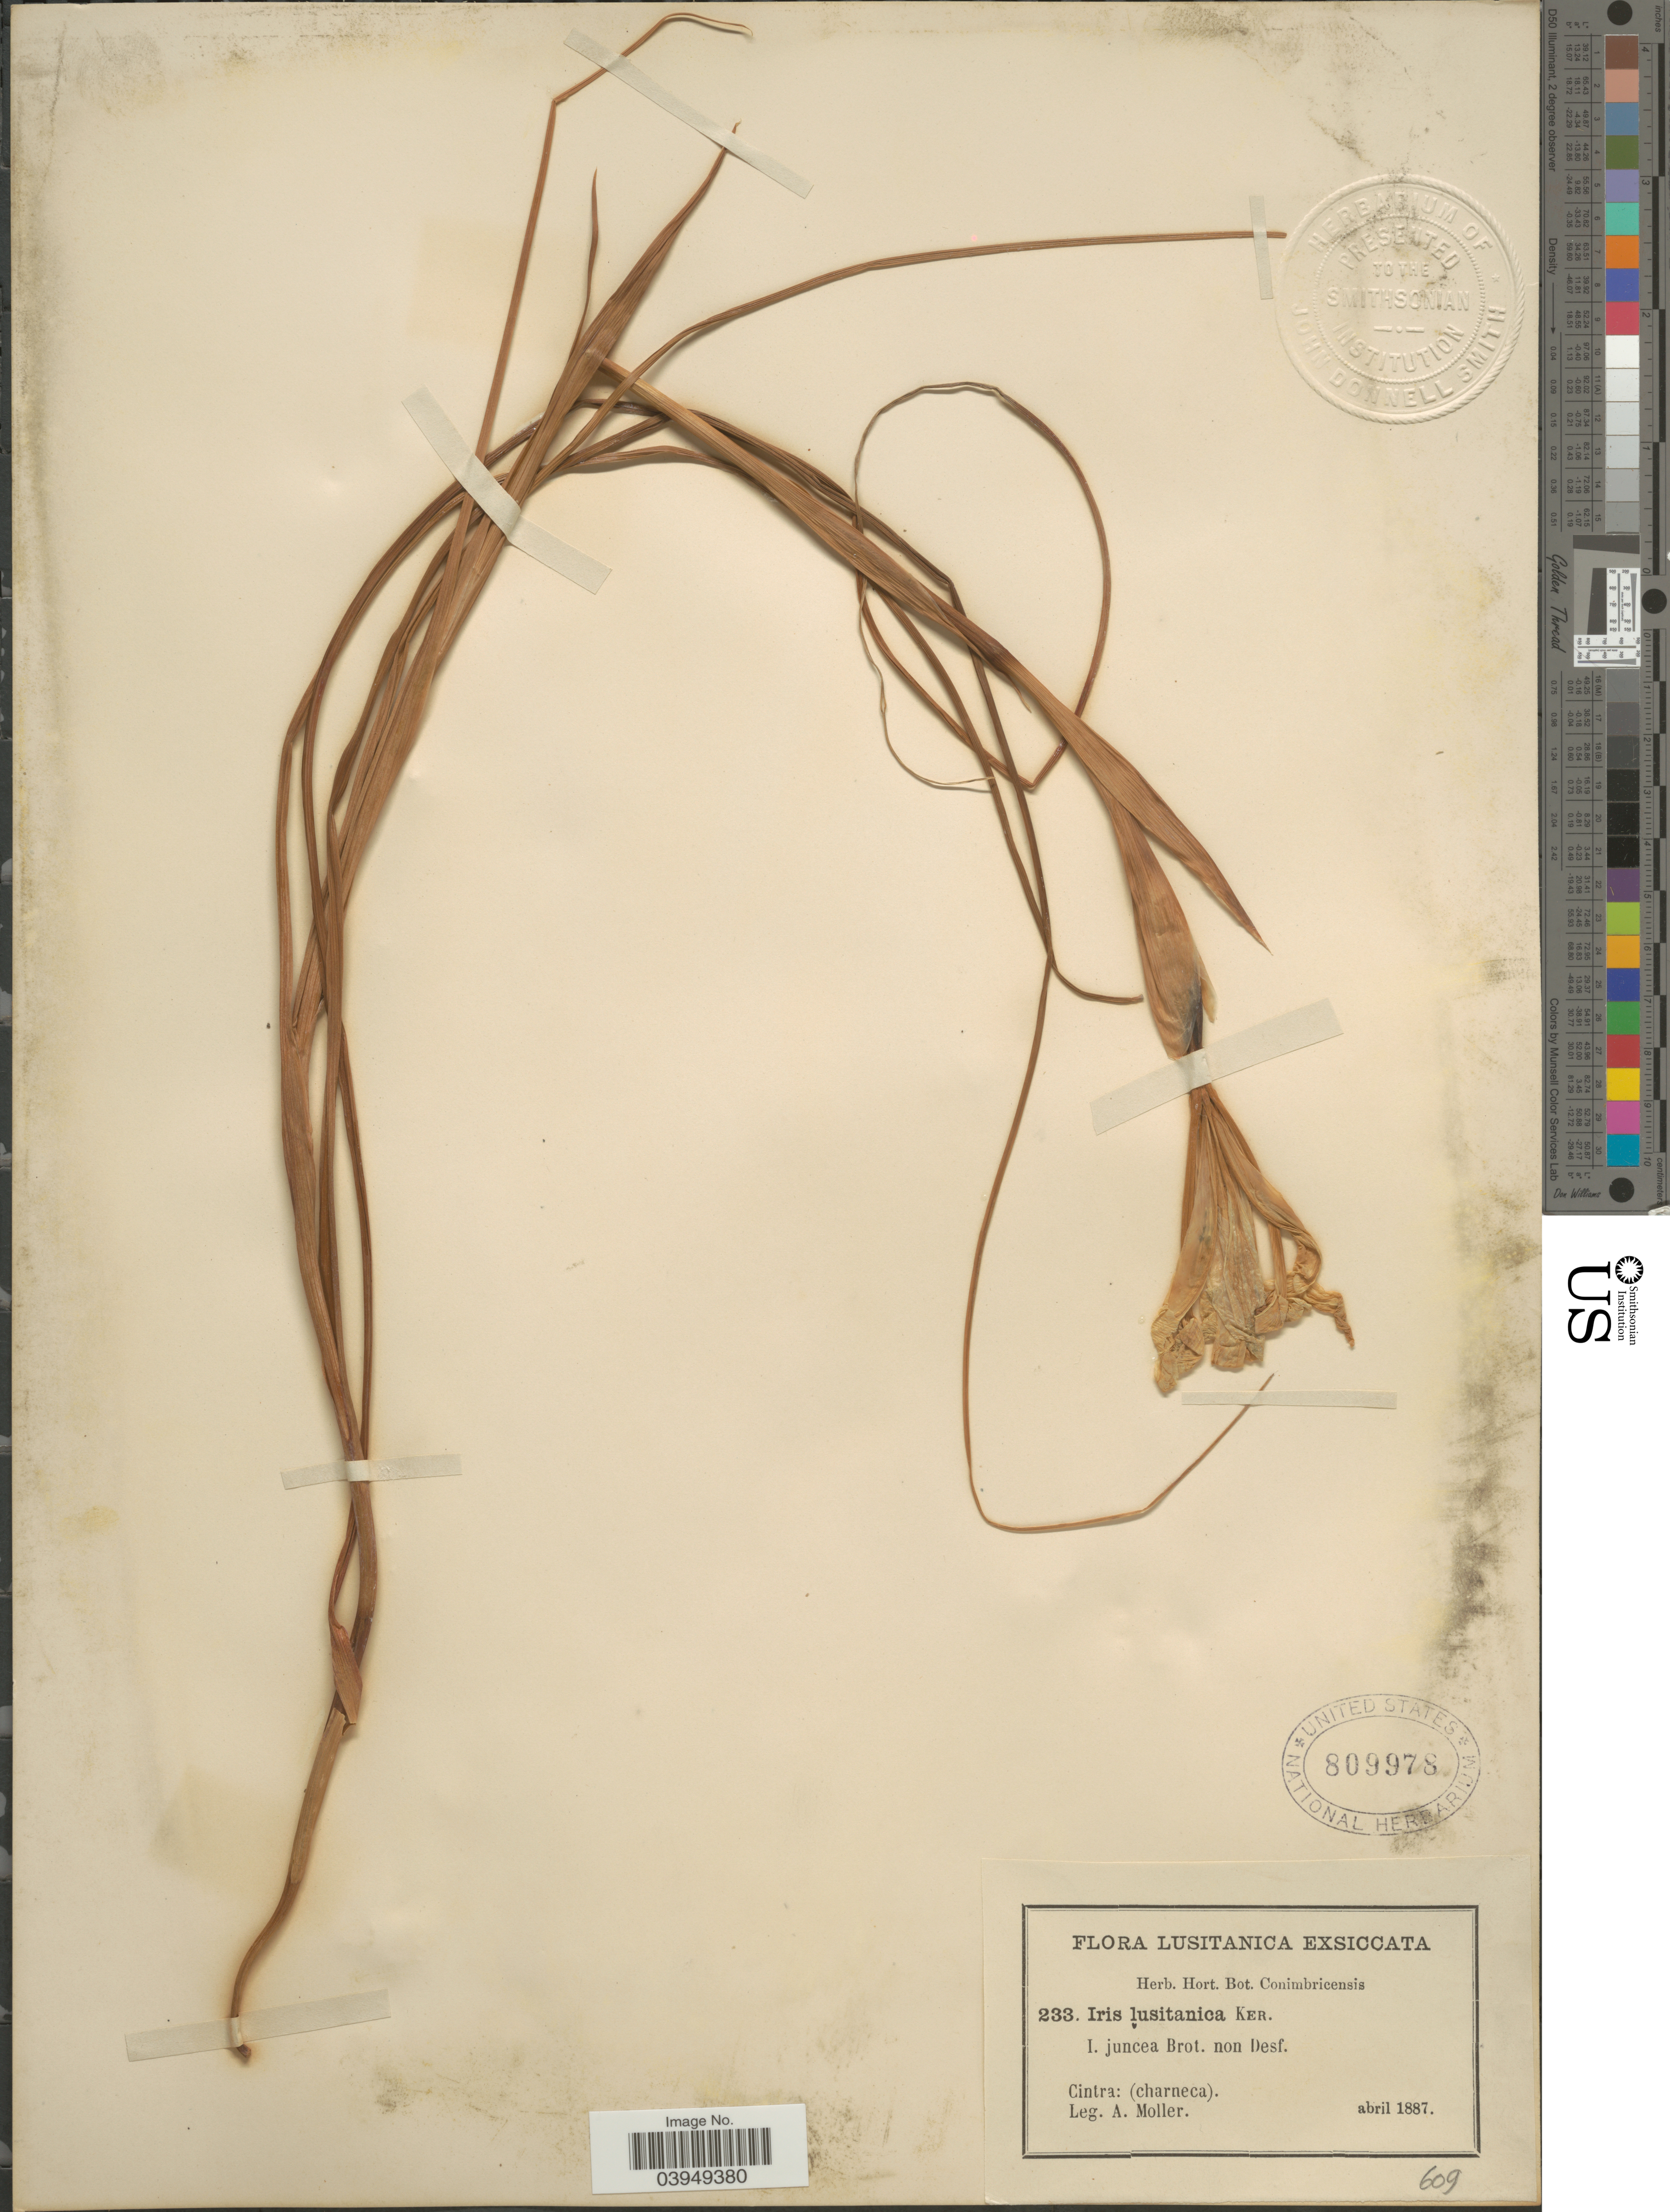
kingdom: Plantae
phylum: Tracheophyta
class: Liliopsida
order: Asparagales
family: Iridaceae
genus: Iris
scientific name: Iris lusitanica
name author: Ker Gawl.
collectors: A. Moller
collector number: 233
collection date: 1887-04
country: Portugal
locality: Lusitanica. Cintra: (charneca).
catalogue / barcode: US 809978